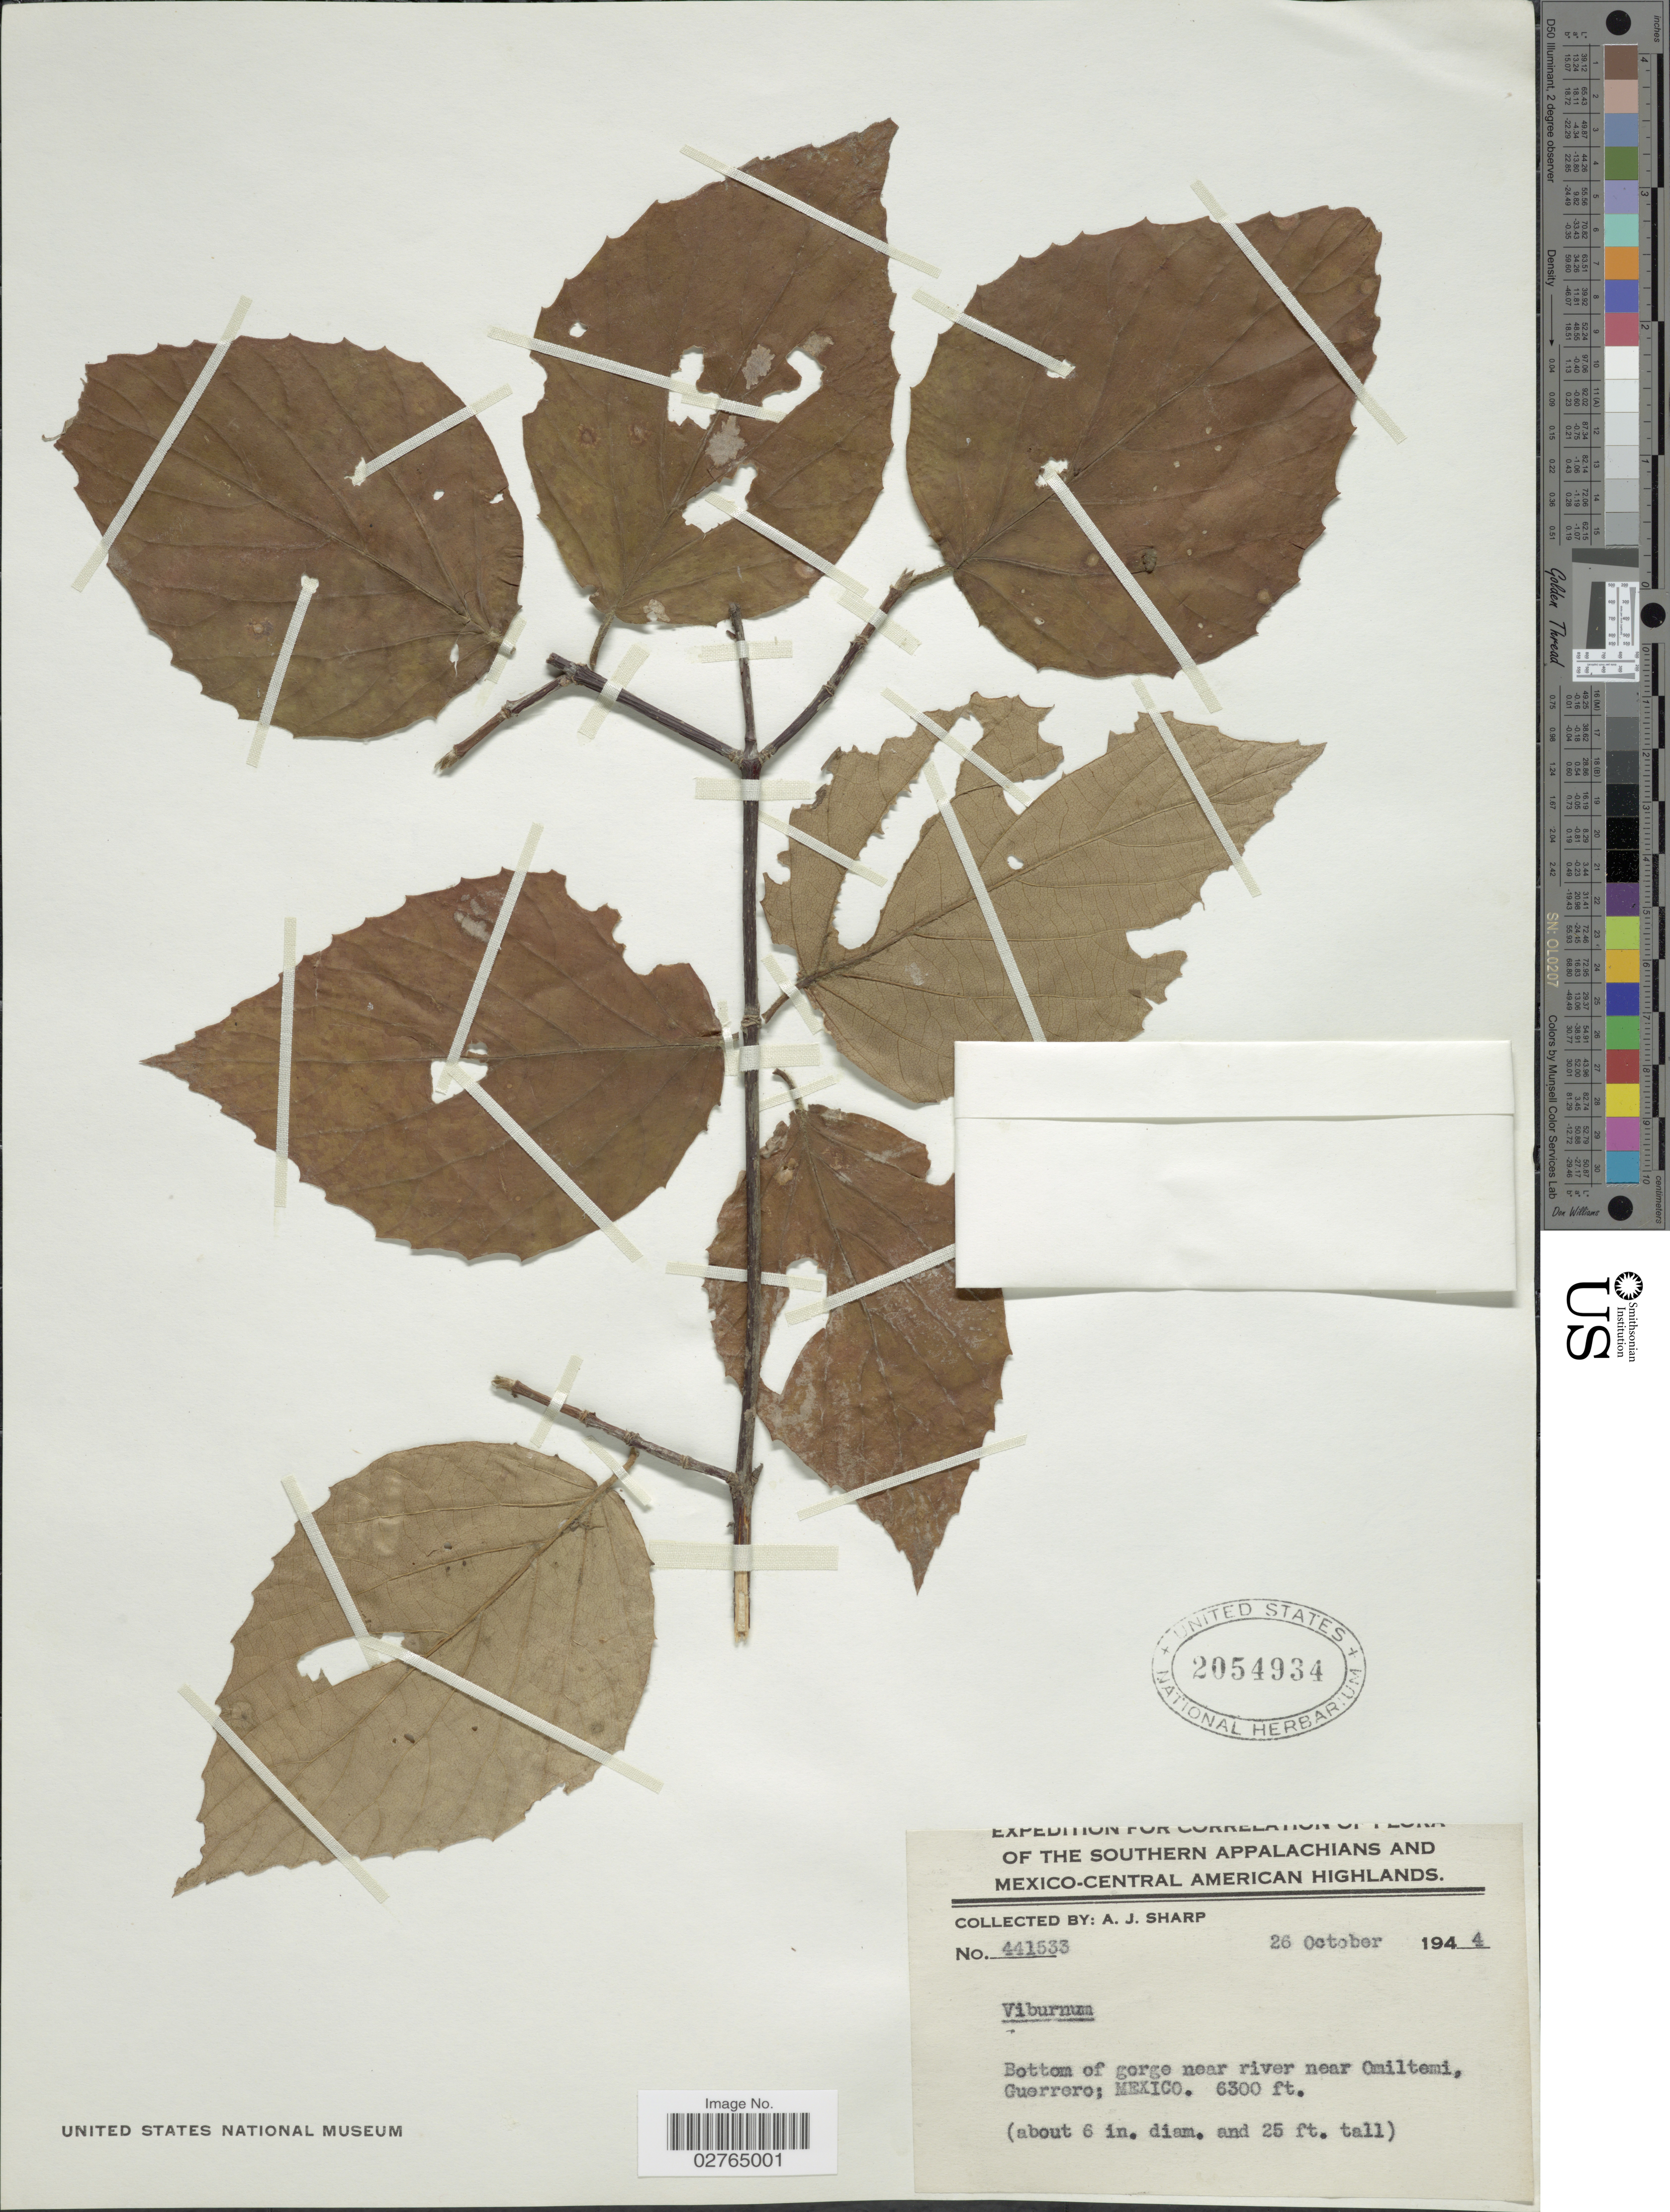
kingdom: Plantae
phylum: Tracheophyta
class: Magnoliopsida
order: Dipsacales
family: Viburnaceae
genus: Viburnum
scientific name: Viburnum sp.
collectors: A. J. Sharp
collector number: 441533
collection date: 1944-10-26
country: Mexico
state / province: Guerrero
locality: The Southern Appalachians and Mexico-Central American Highlands. Bottom of gorge near river near Omiltemi.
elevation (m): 1920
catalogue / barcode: US 2054934